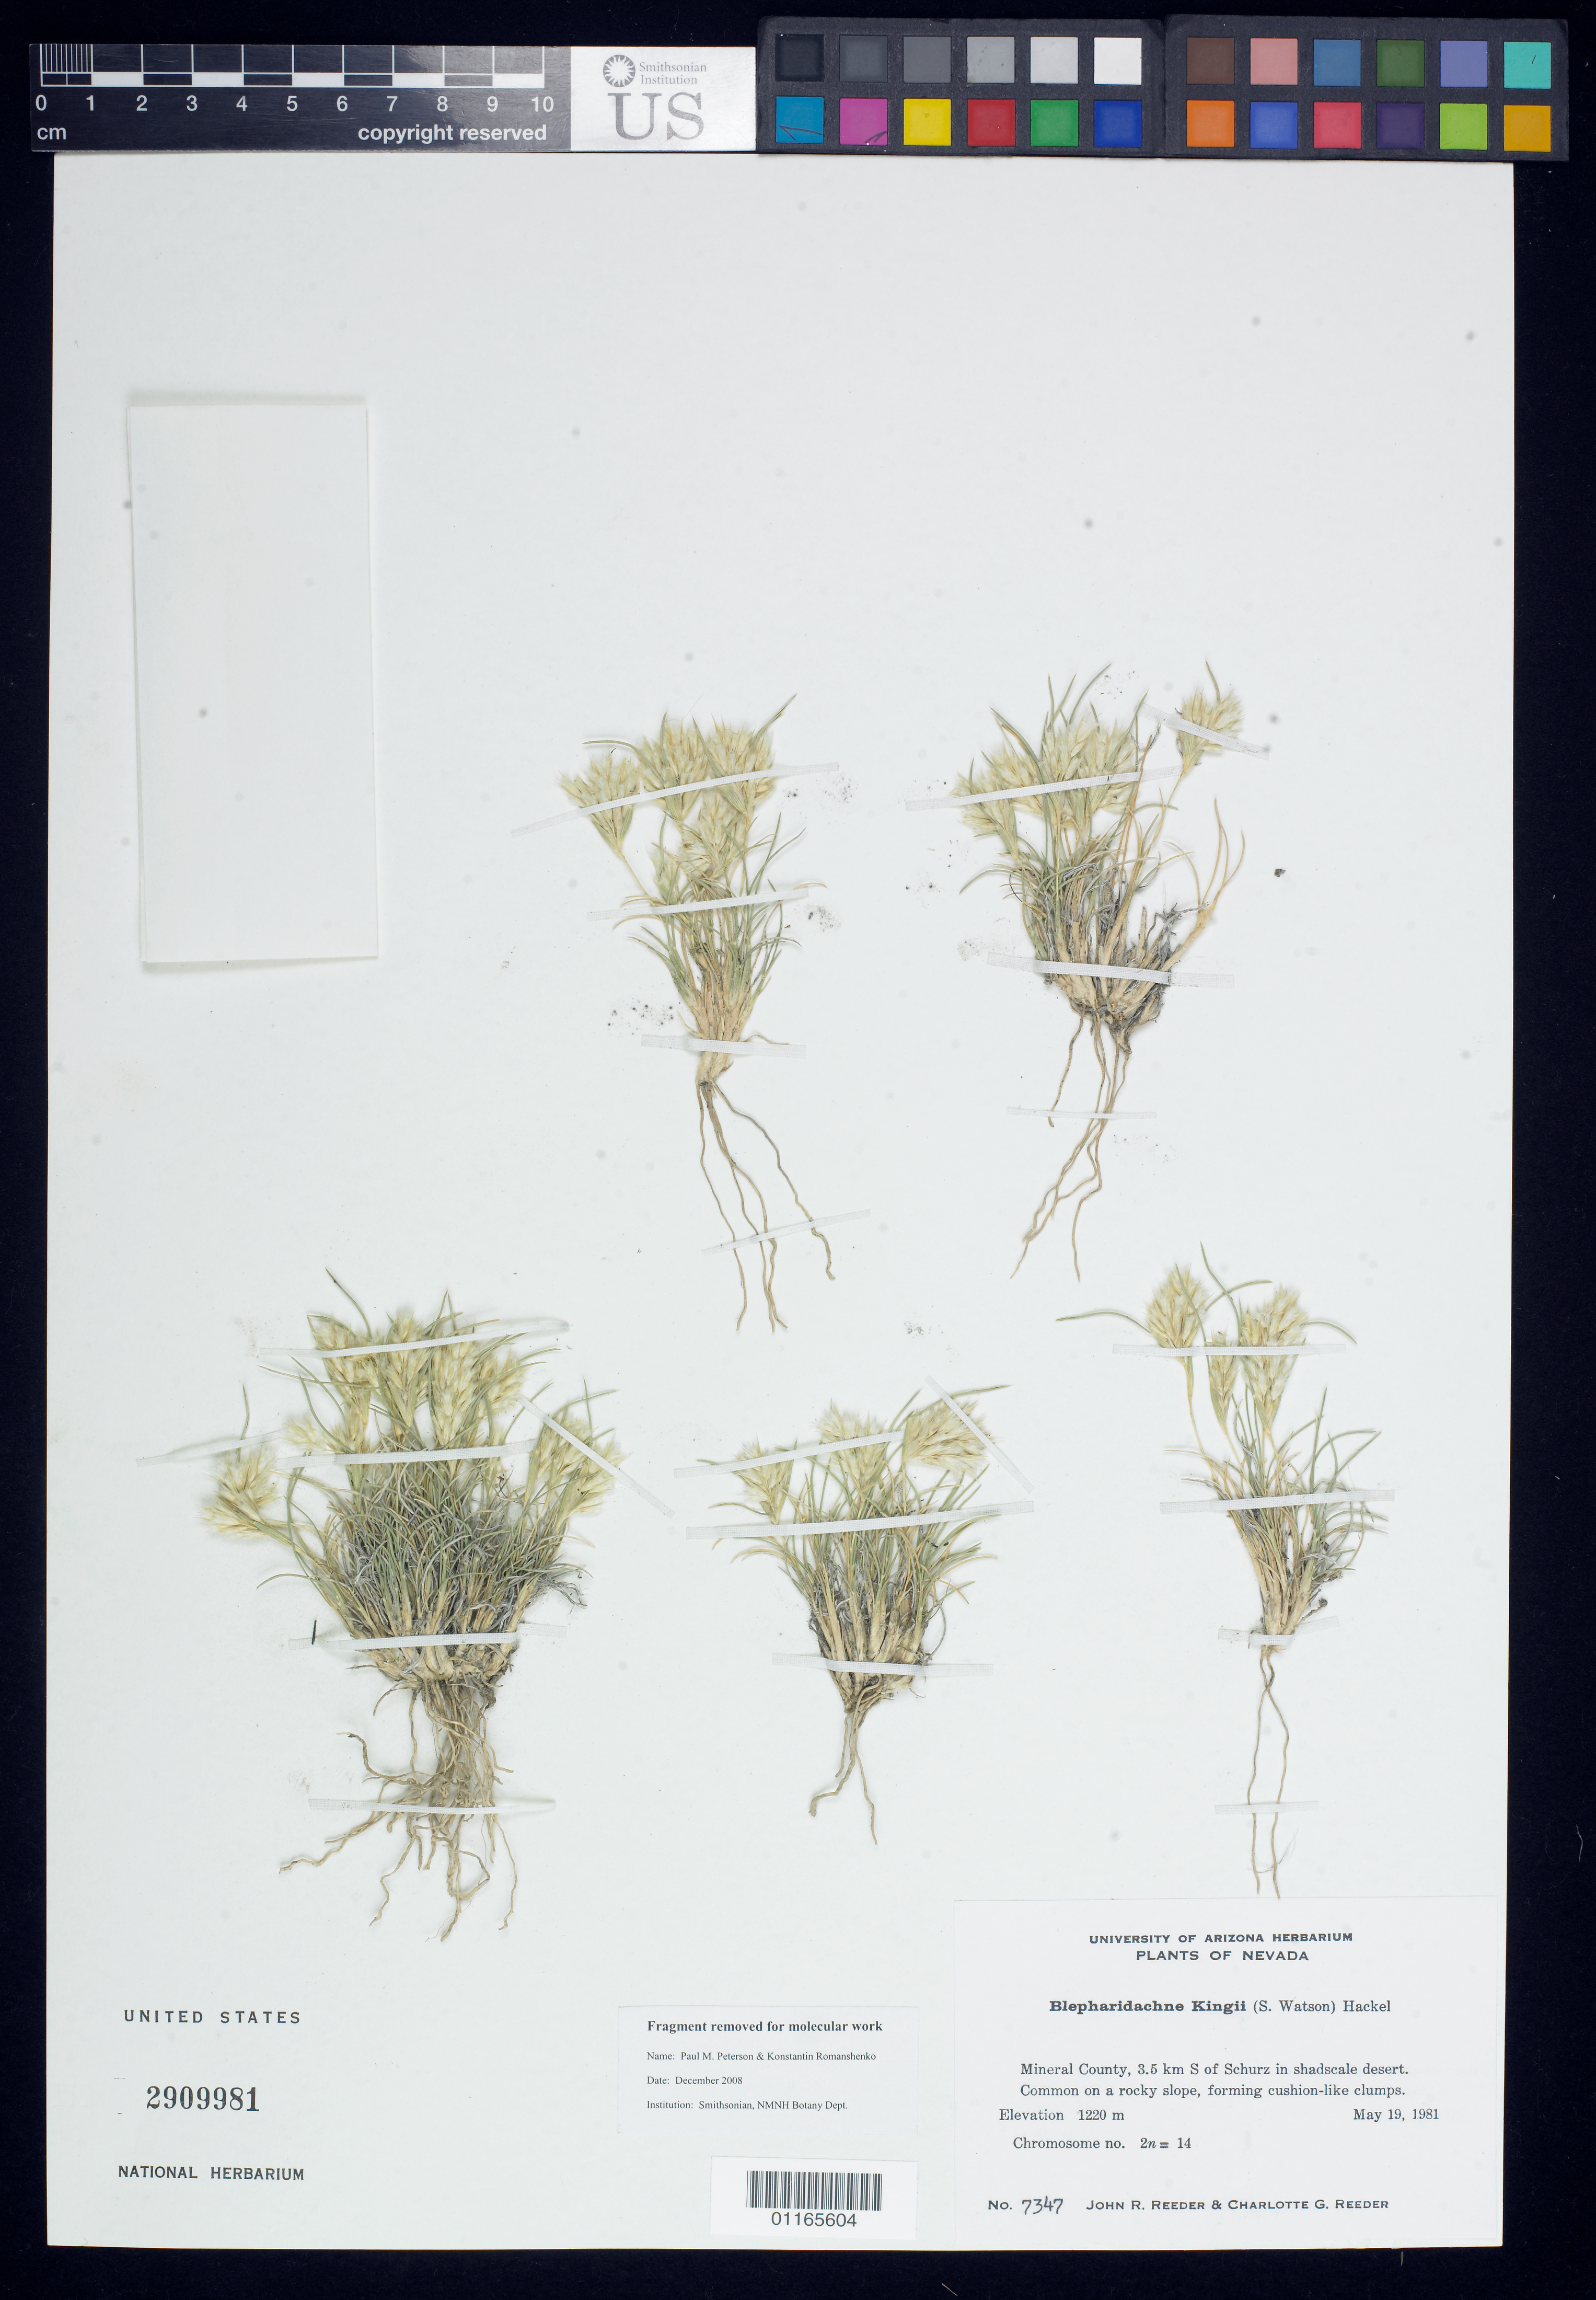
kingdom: Plantae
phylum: Tracheophyta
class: Liliopsida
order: Poales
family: Poaceae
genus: Blepharidachne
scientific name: Blepharidachne kingii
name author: (S. Watson) Hack.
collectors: J. R. Reeder & C. G. Reeder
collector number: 7347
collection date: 1981-05-19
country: United States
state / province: Nevada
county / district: Mineral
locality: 3.5 km S of Schurz in shadscale desert.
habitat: Common on a rocky slope, forming cushion-like clumps.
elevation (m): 1220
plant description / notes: Fragment removed for molecular work.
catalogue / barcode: US 2909981